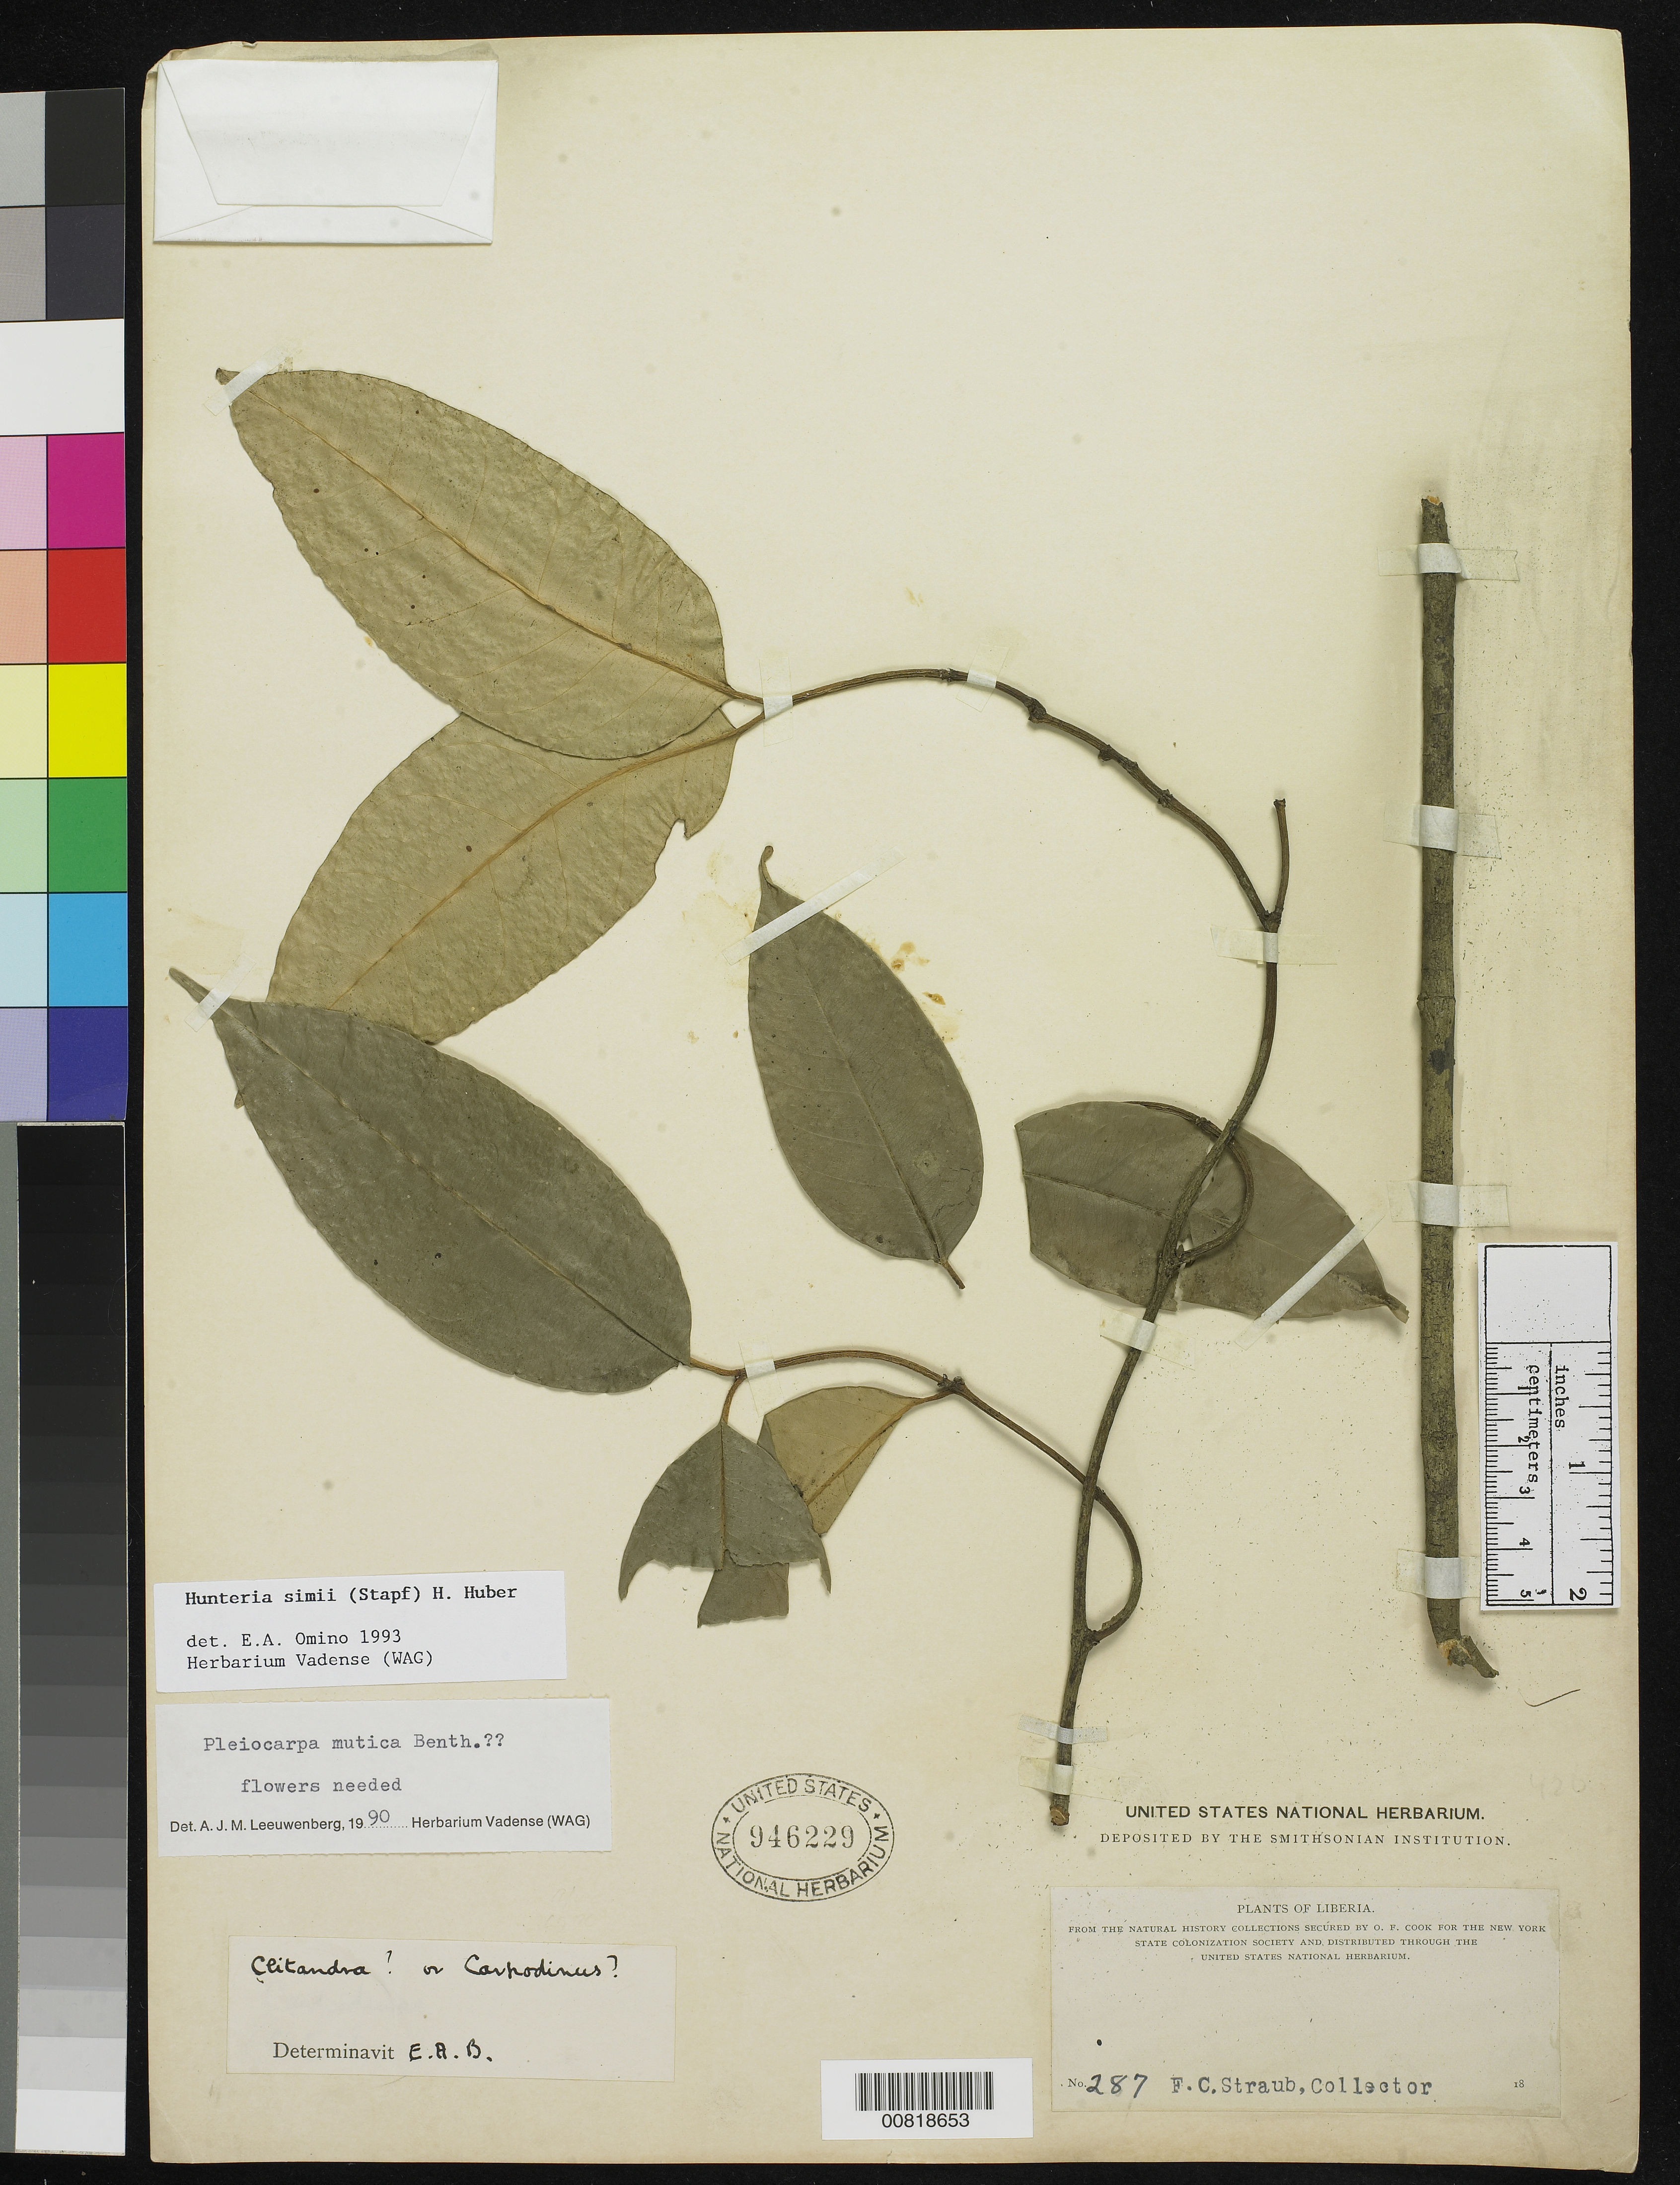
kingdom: Plantae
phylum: Tracheophyta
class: Magnoliopsida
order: Gentianales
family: Apocynaceae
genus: Hunteria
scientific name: Hunteria simii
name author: (Stapf) H. Huber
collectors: F. Straub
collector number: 287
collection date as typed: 18--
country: Liberia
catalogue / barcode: US 946229